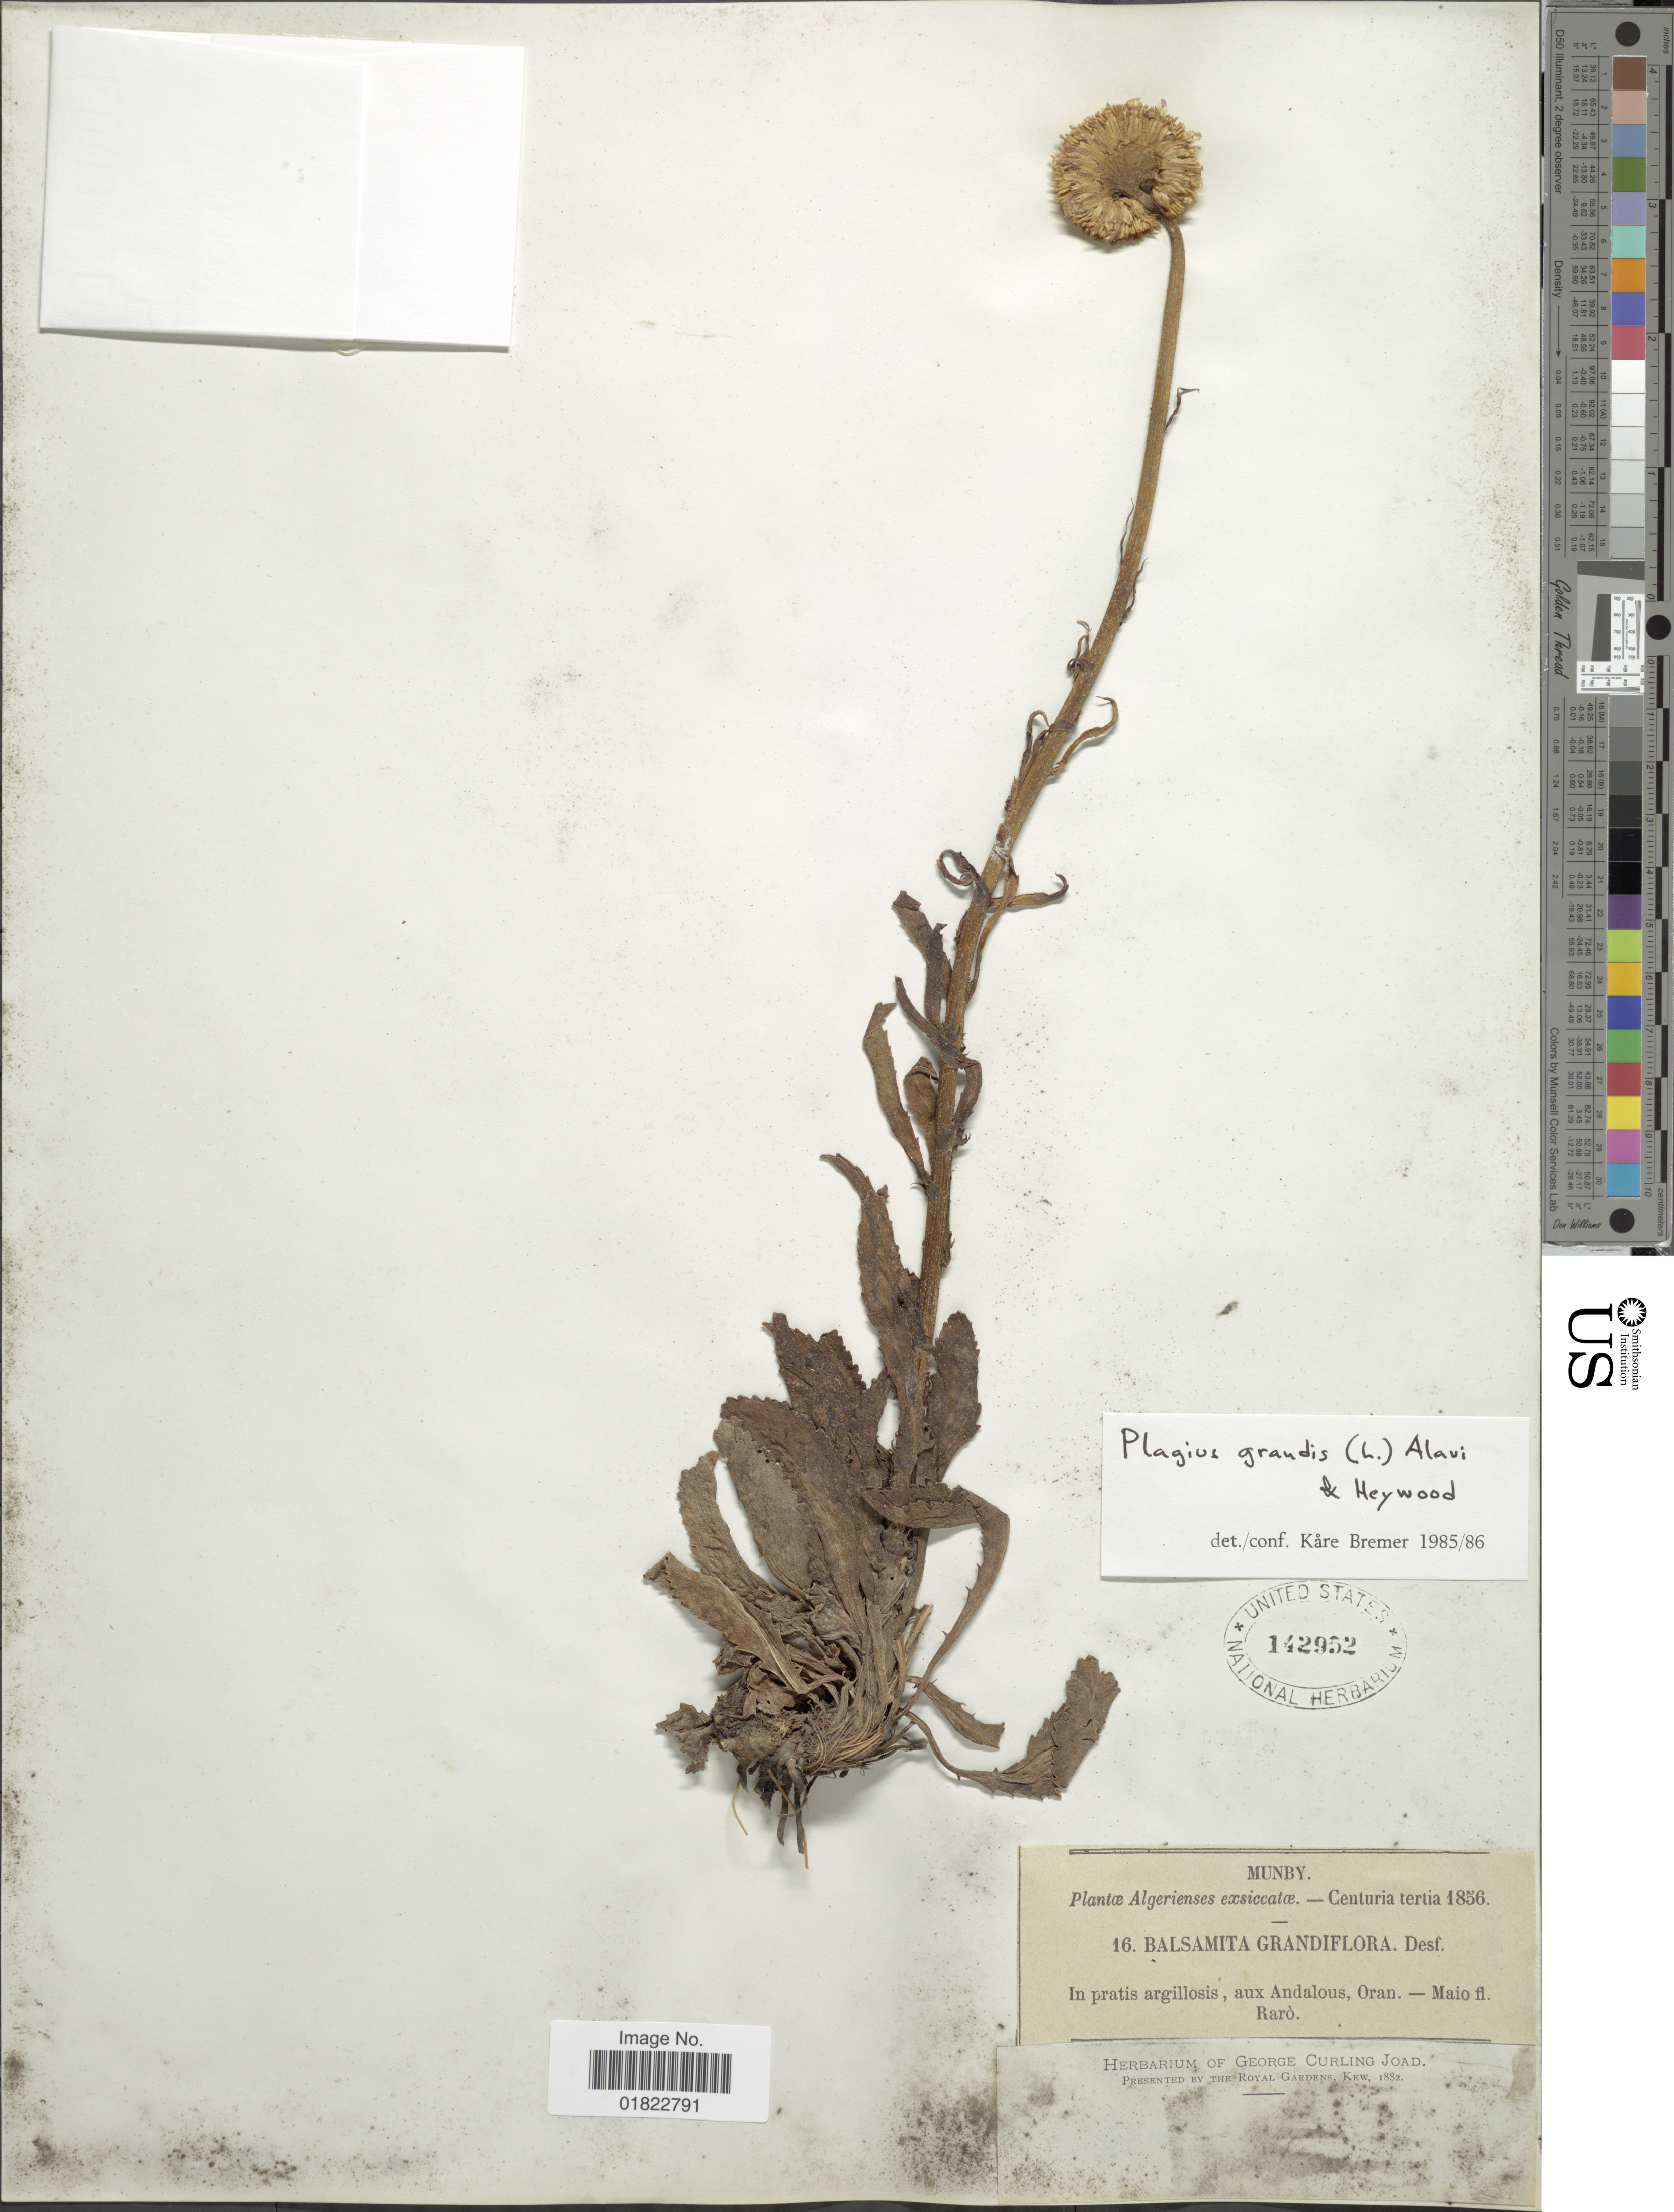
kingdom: Plantae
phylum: Tracheophyta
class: Magnoliopsida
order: Asterales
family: Asteraceae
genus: Plagius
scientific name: Plagius grandis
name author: (L.) Alavi & Heywood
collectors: G. Munby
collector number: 16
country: Algeria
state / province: Oran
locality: In pratis argillosis, aux Andalous, Oran. Raro.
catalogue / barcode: US 142952